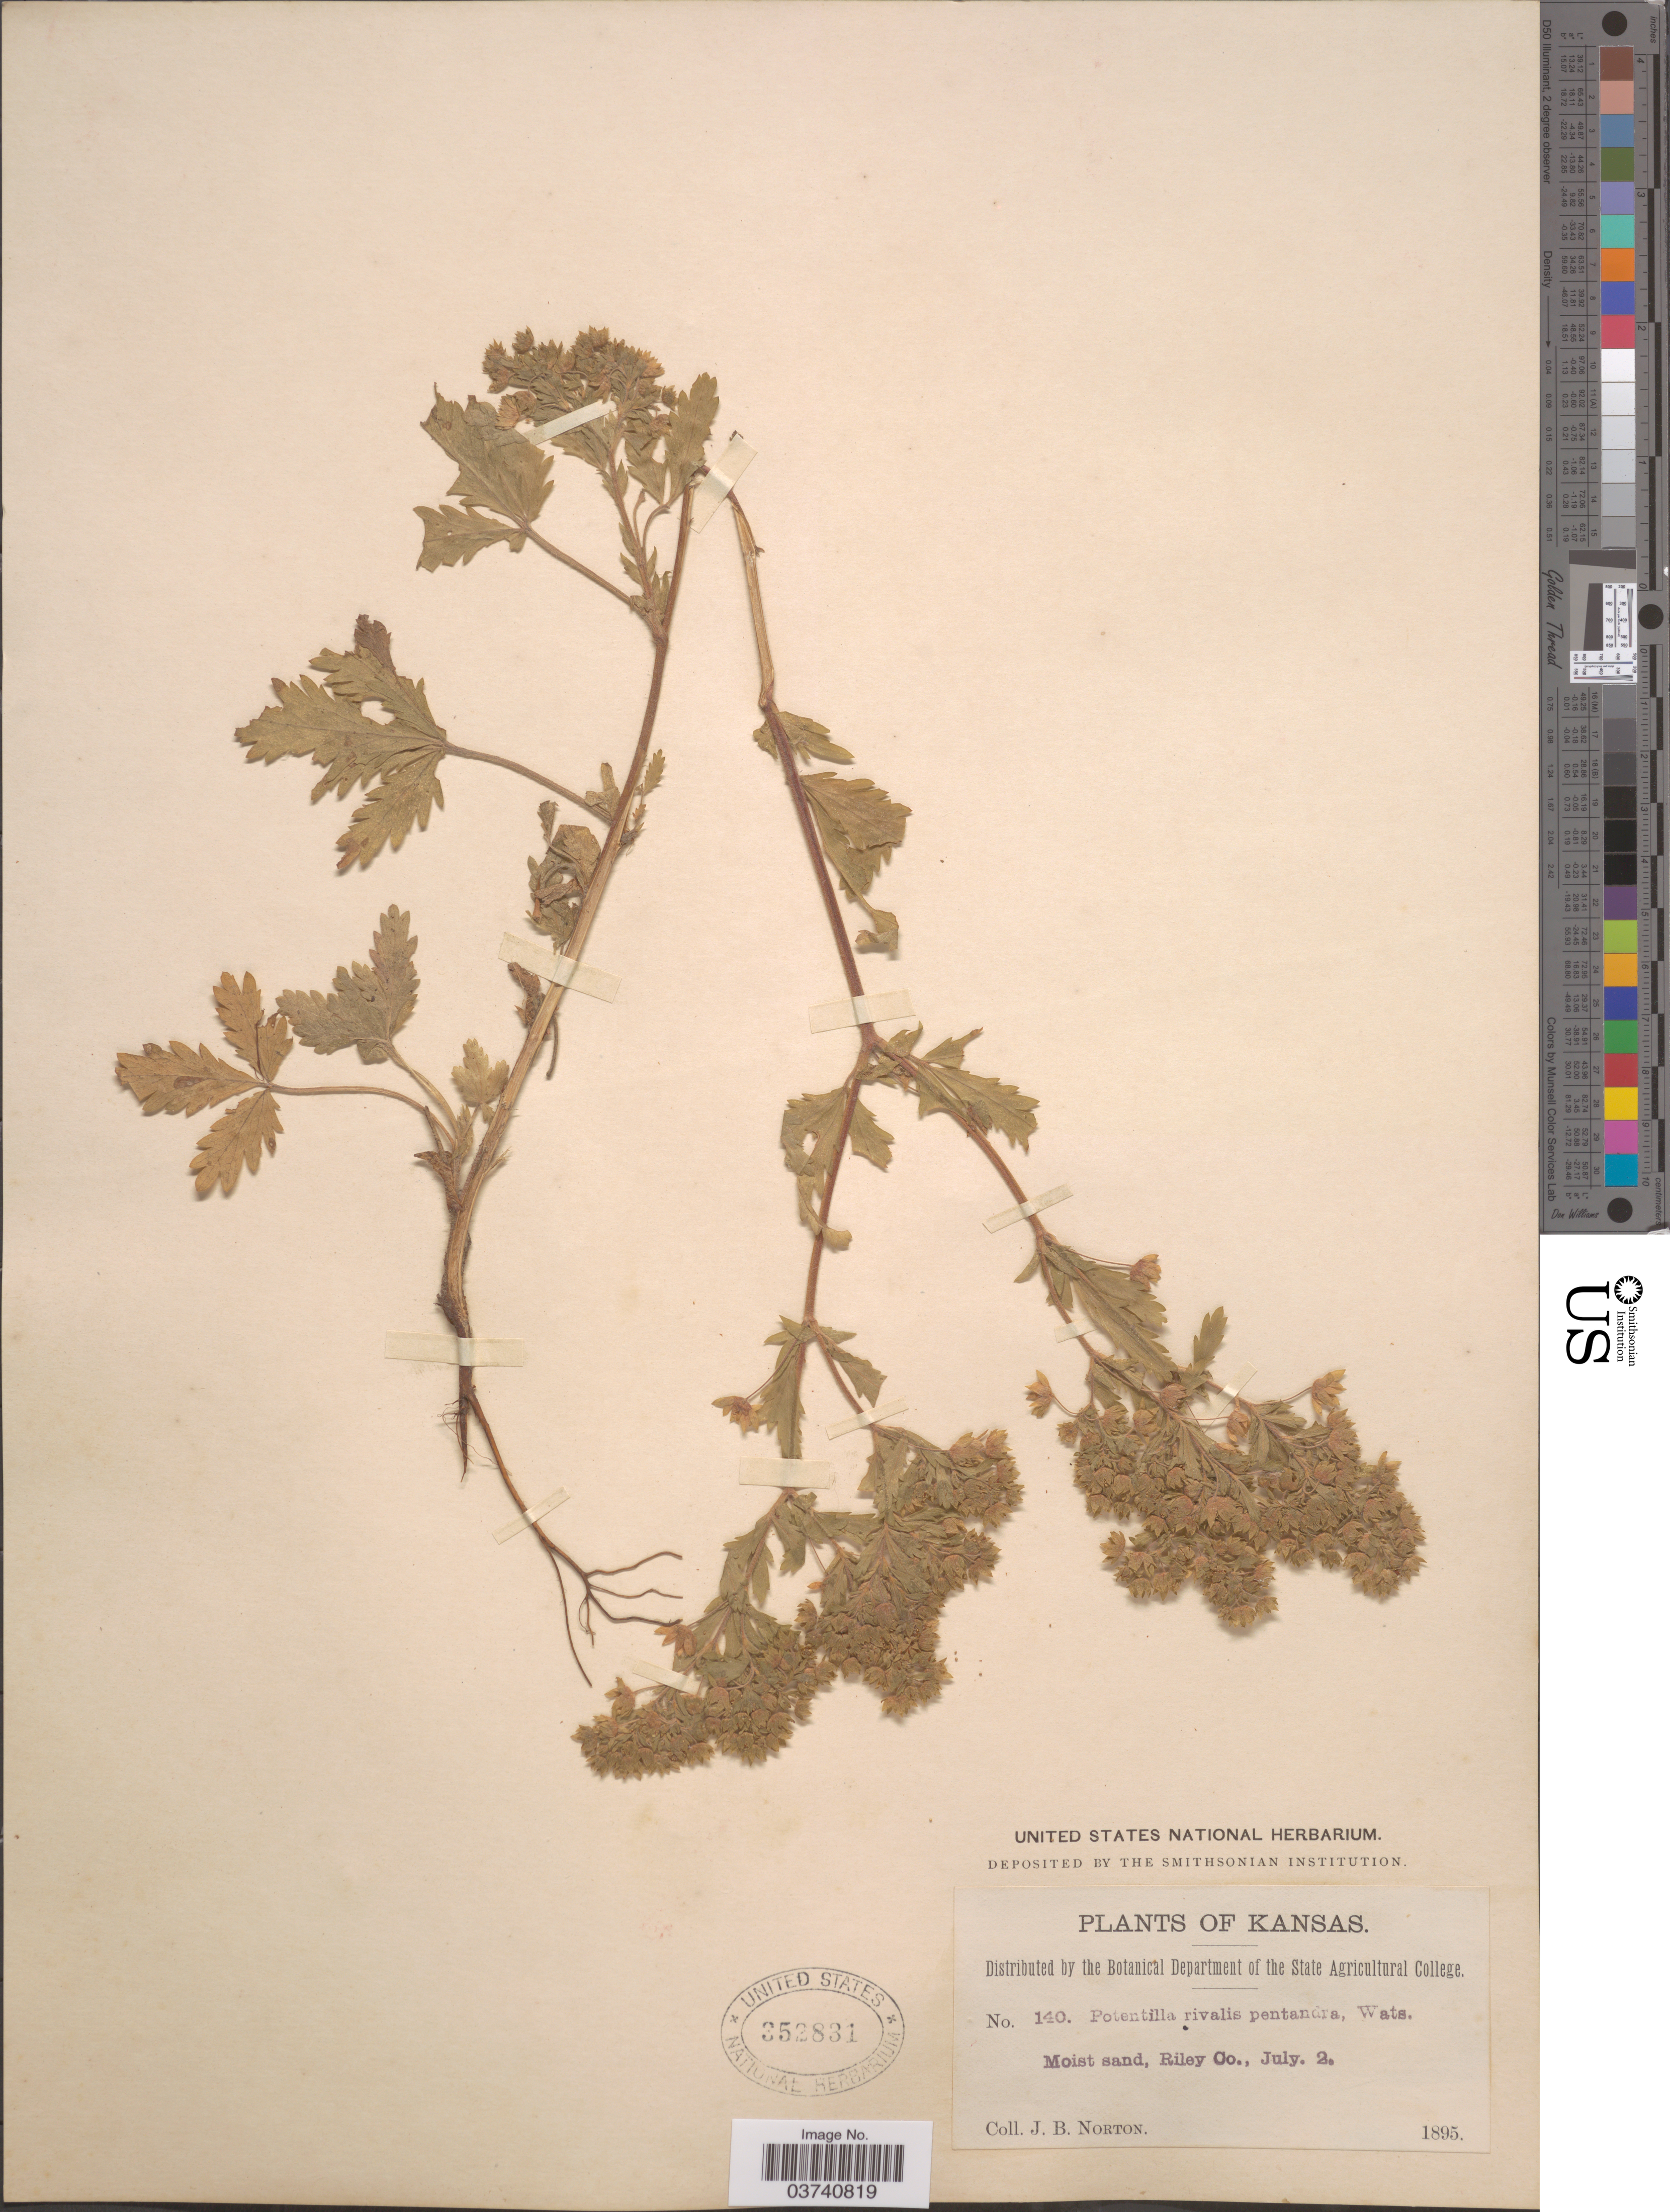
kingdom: Plantae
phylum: Tracheophyta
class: Magnoliopsida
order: Rosales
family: Rosaceae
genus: Potentilla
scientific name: Potentilla pentandra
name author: Engelm.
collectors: J. B. Norton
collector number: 140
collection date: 1895-07-02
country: United States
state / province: Kansas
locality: Riley Co.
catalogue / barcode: US 352831